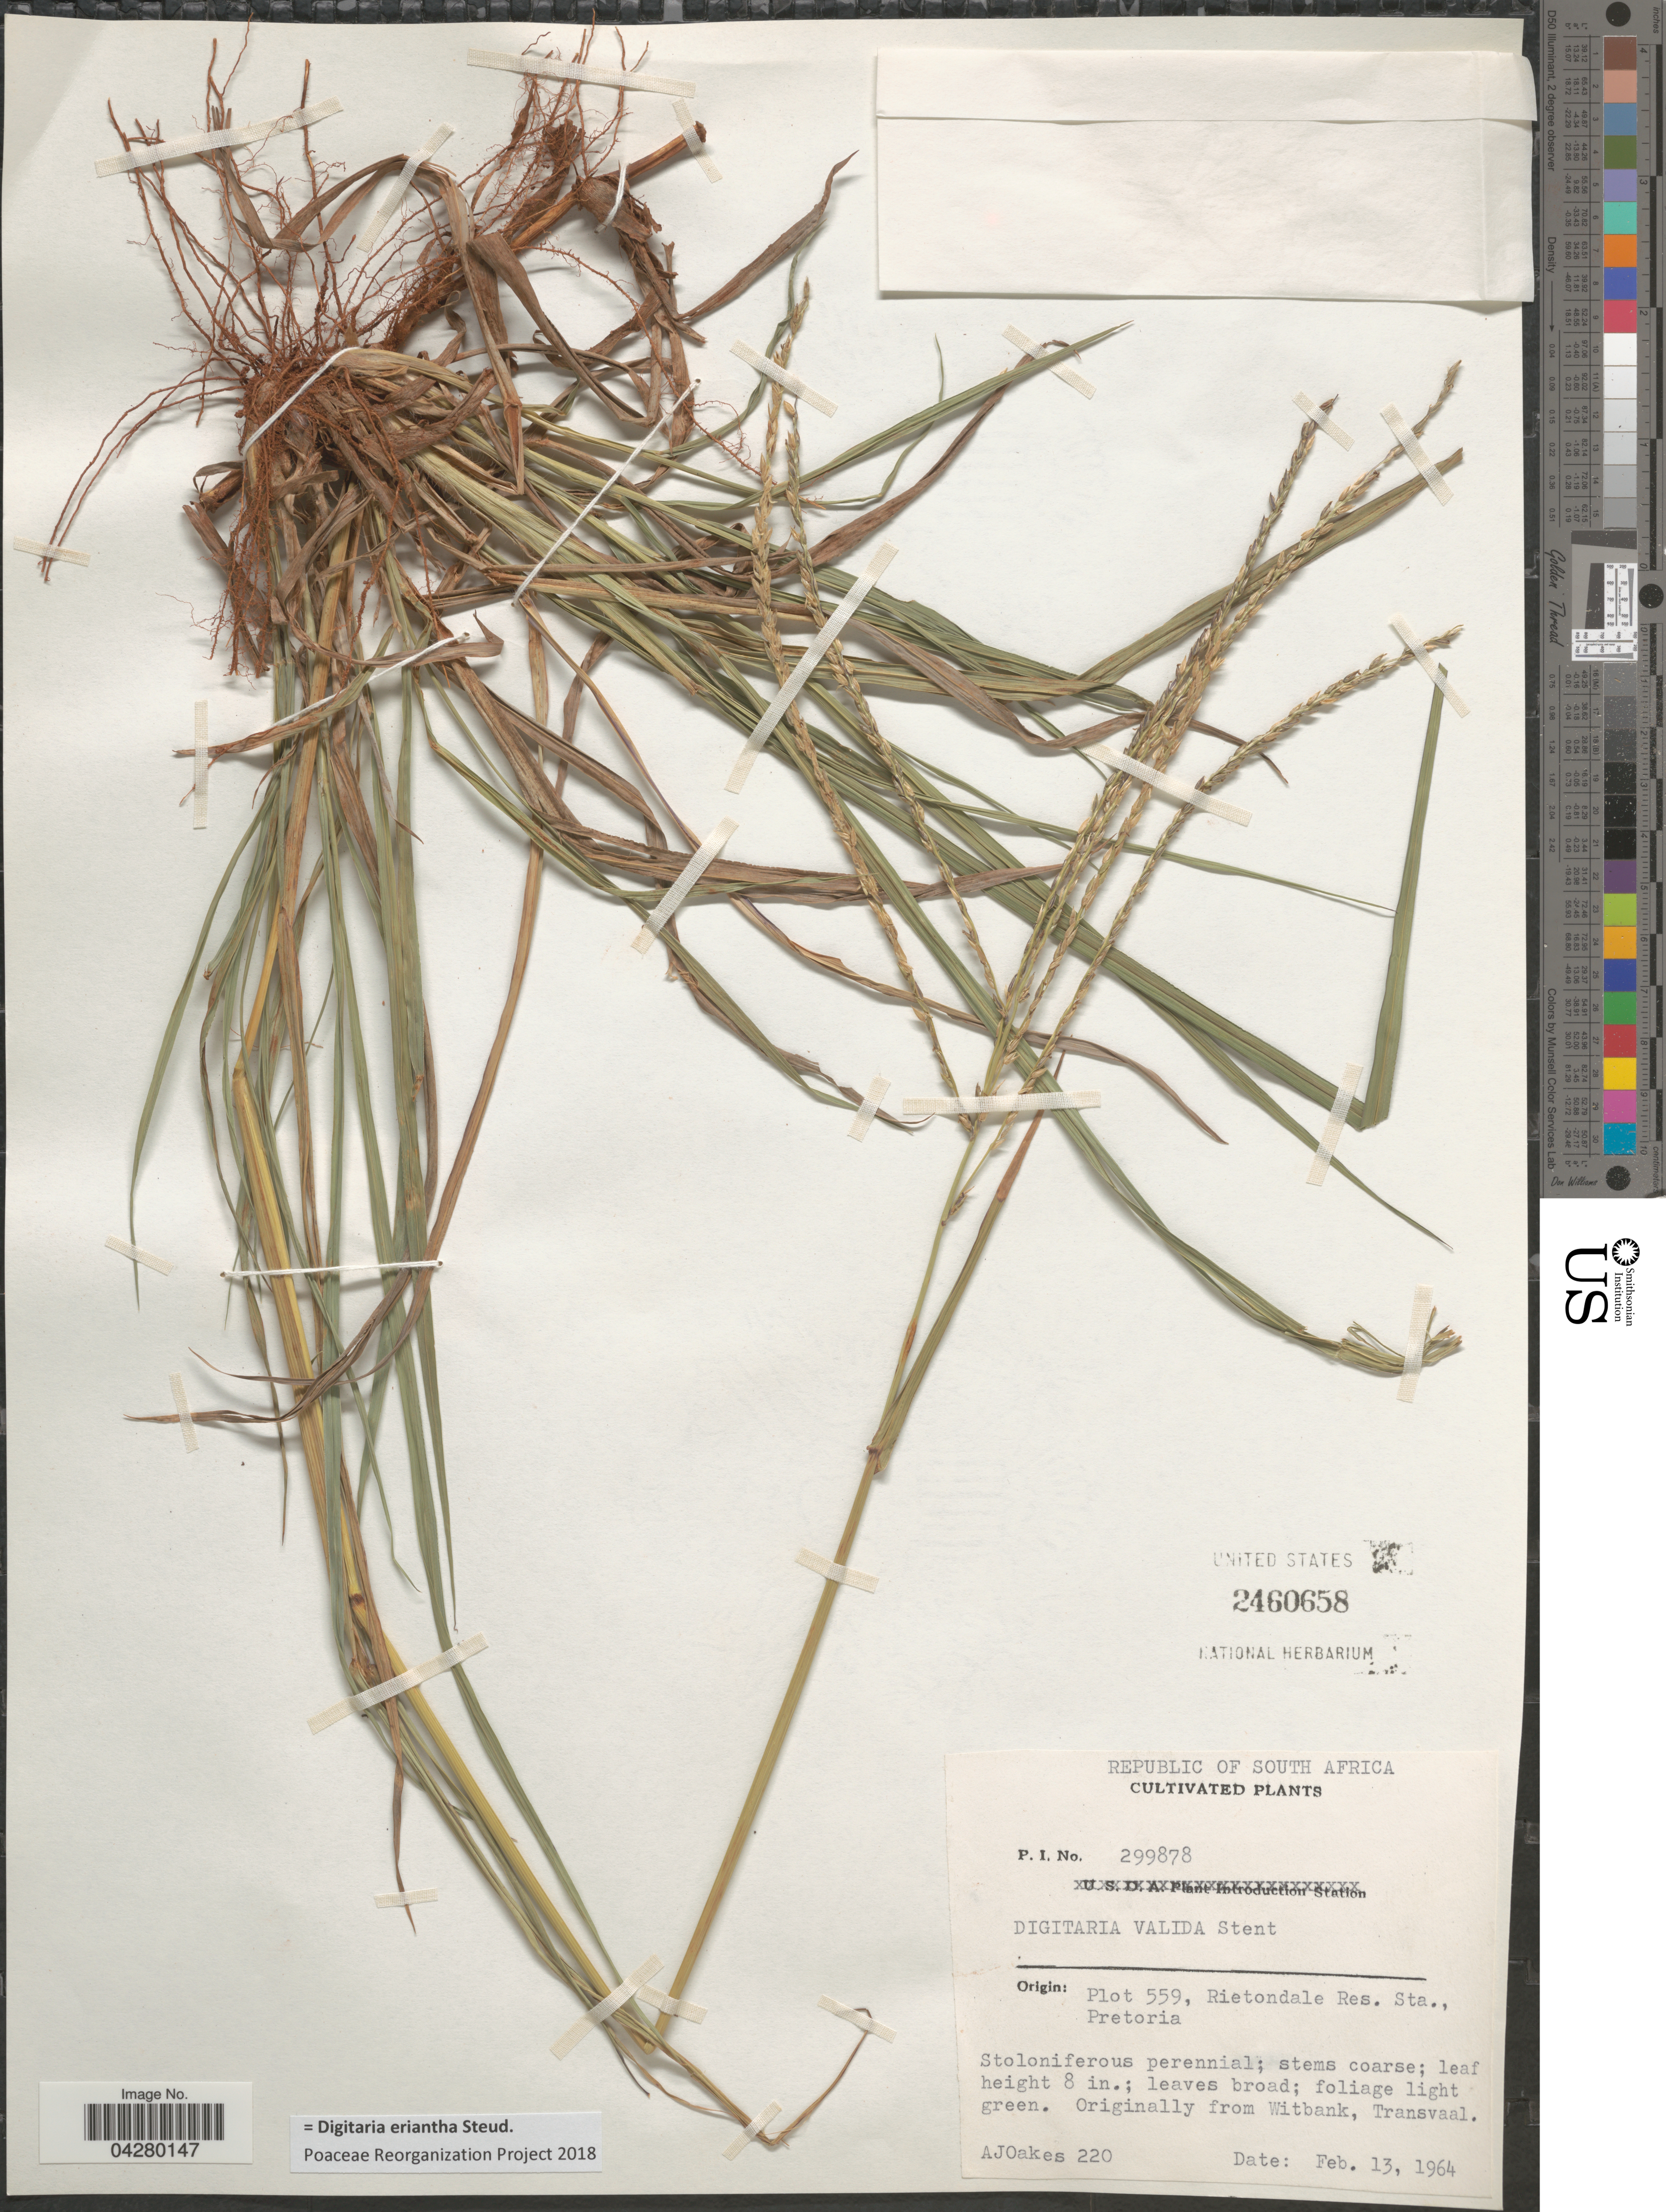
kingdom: Plantae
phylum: Tracheophyta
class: Liliopsida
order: Poales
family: Poaceae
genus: Digitaria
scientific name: Digitaria eriantha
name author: Steud.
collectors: A. Oakes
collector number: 220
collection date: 1964-02-13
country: South Africa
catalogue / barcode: US 2460658